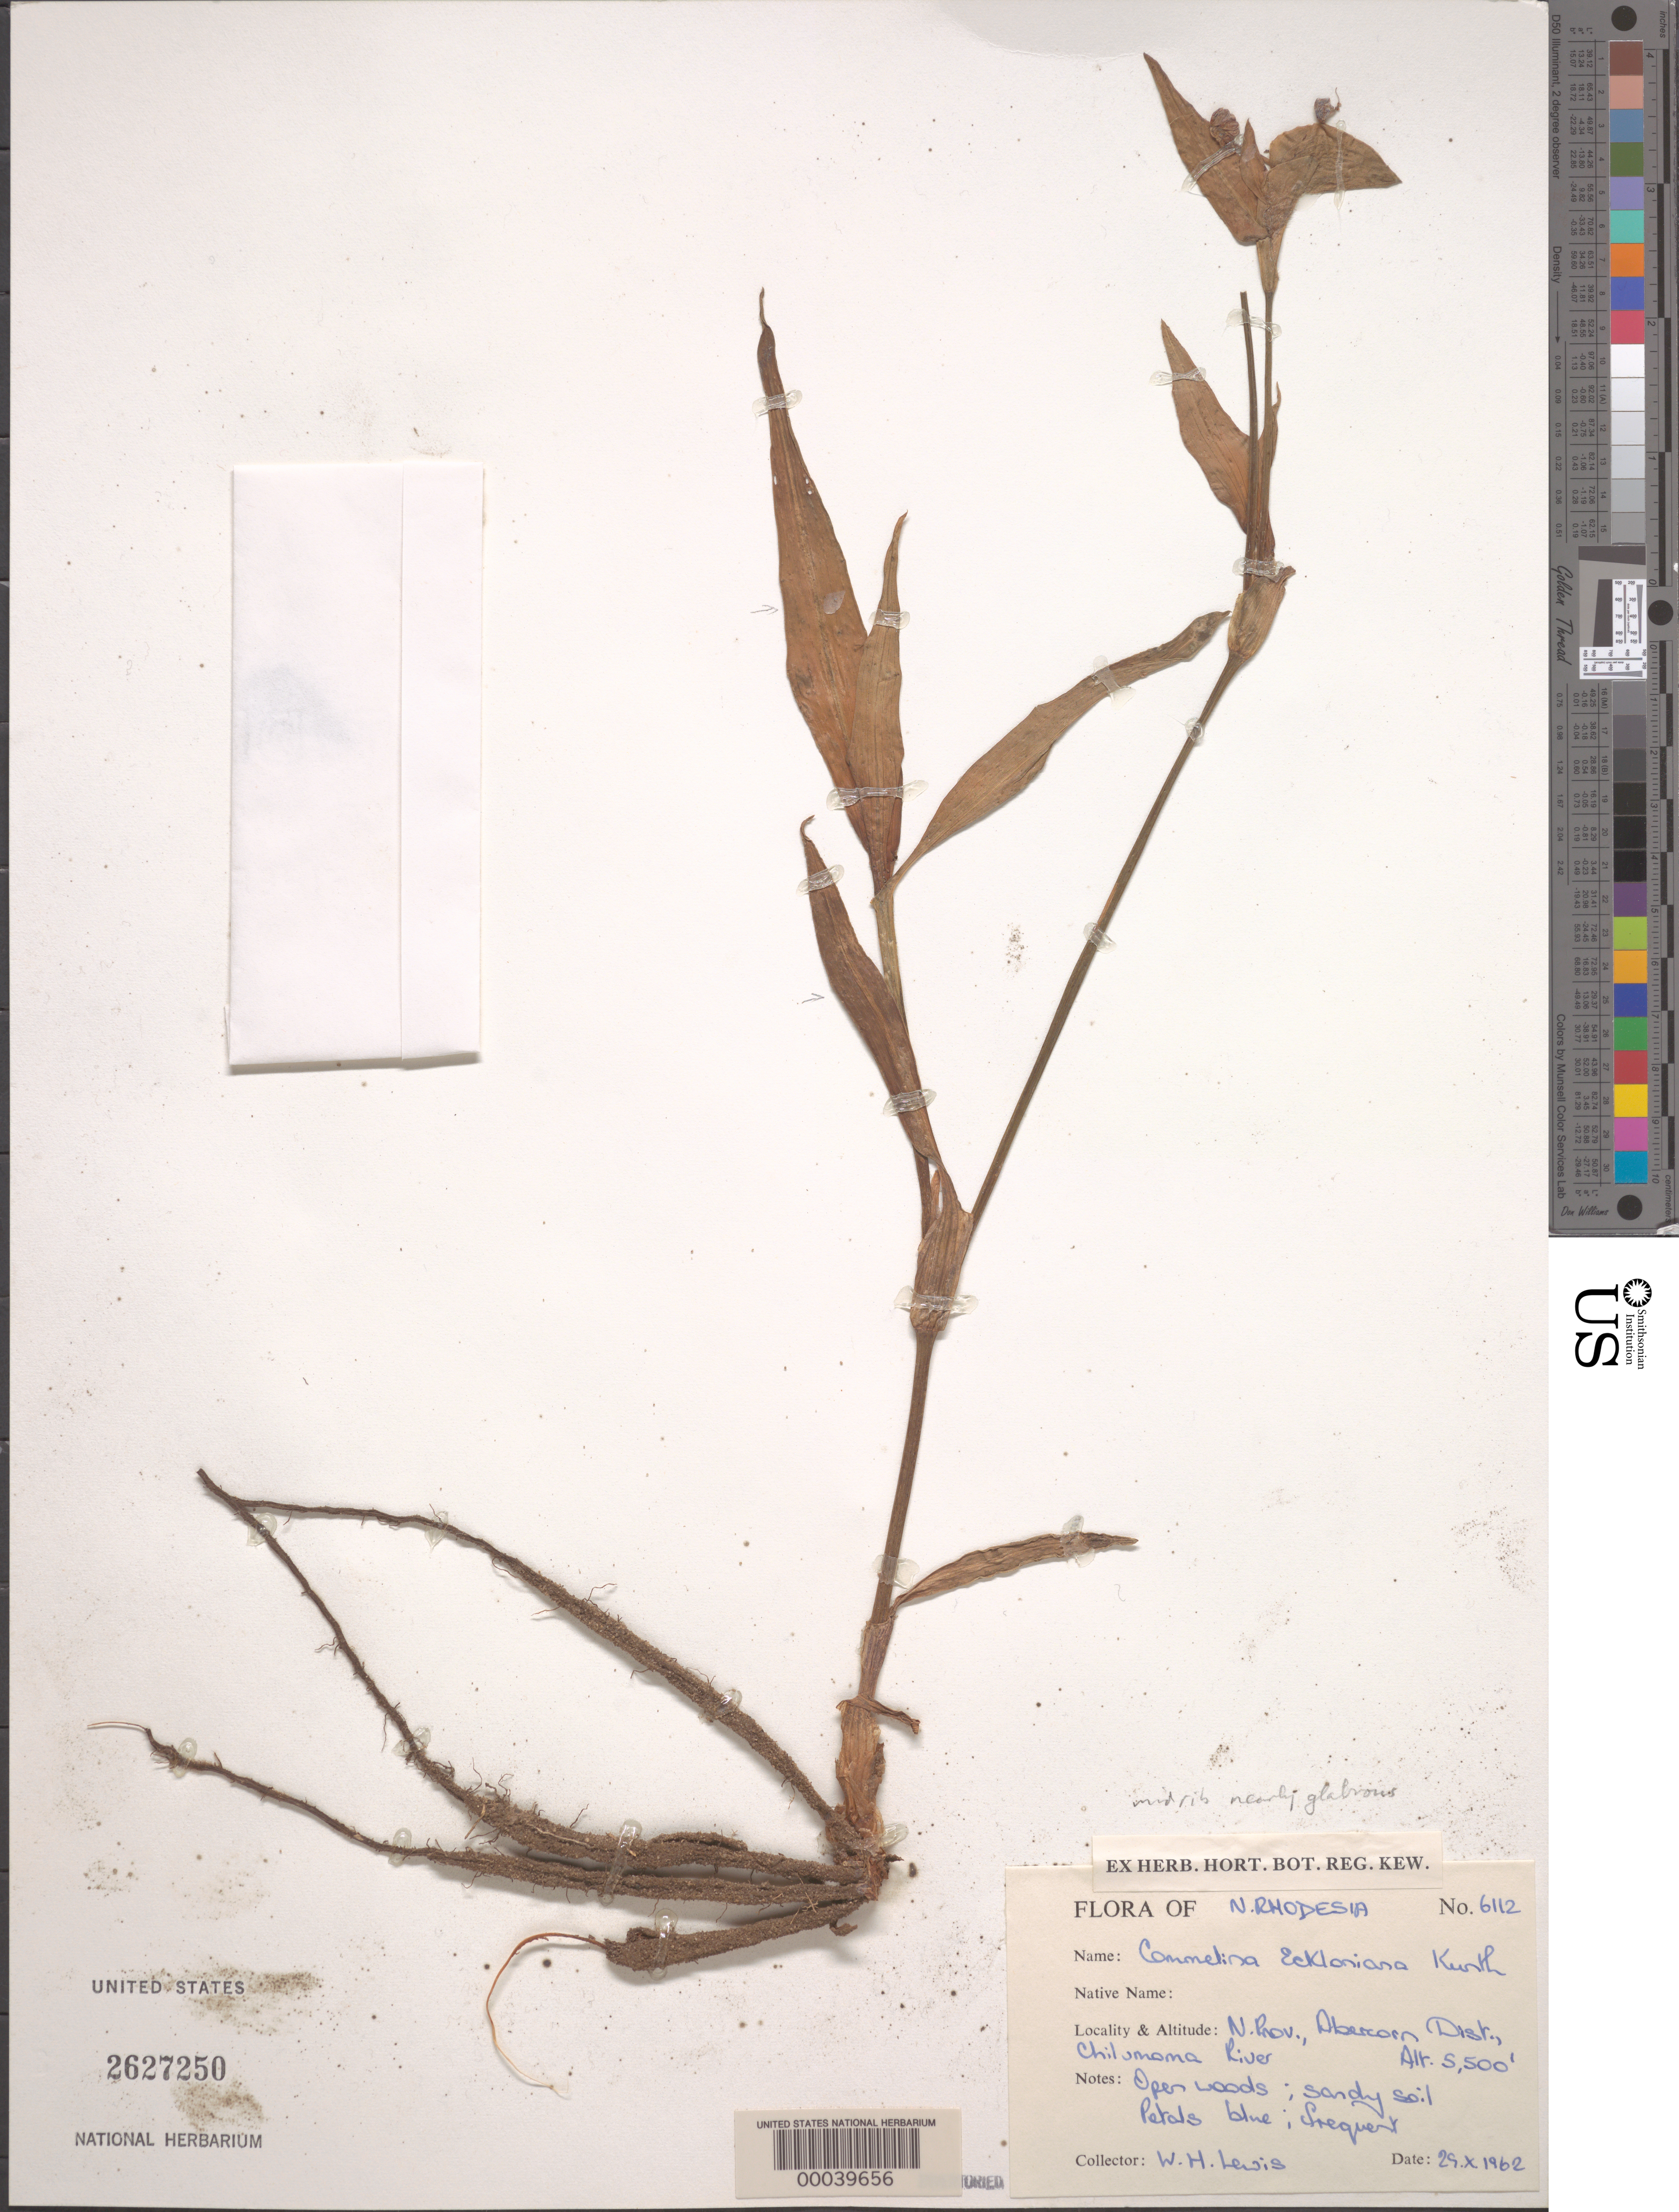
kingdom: Plantae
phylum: Tracheophyta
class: Liliopsida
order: Commelinales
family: Commelinaceae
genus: Commelina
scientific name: Commelina echinosperma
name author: K. Schum.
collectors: W. H. Lewis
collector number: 6112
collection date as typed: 29 Oct 1962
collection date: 1962-10-29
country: Zambia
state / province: Northern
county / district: Abercorn Dist.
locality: Chilumoma river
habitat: Open woods, sandy soil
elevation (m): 1678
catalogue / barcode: US 2627250